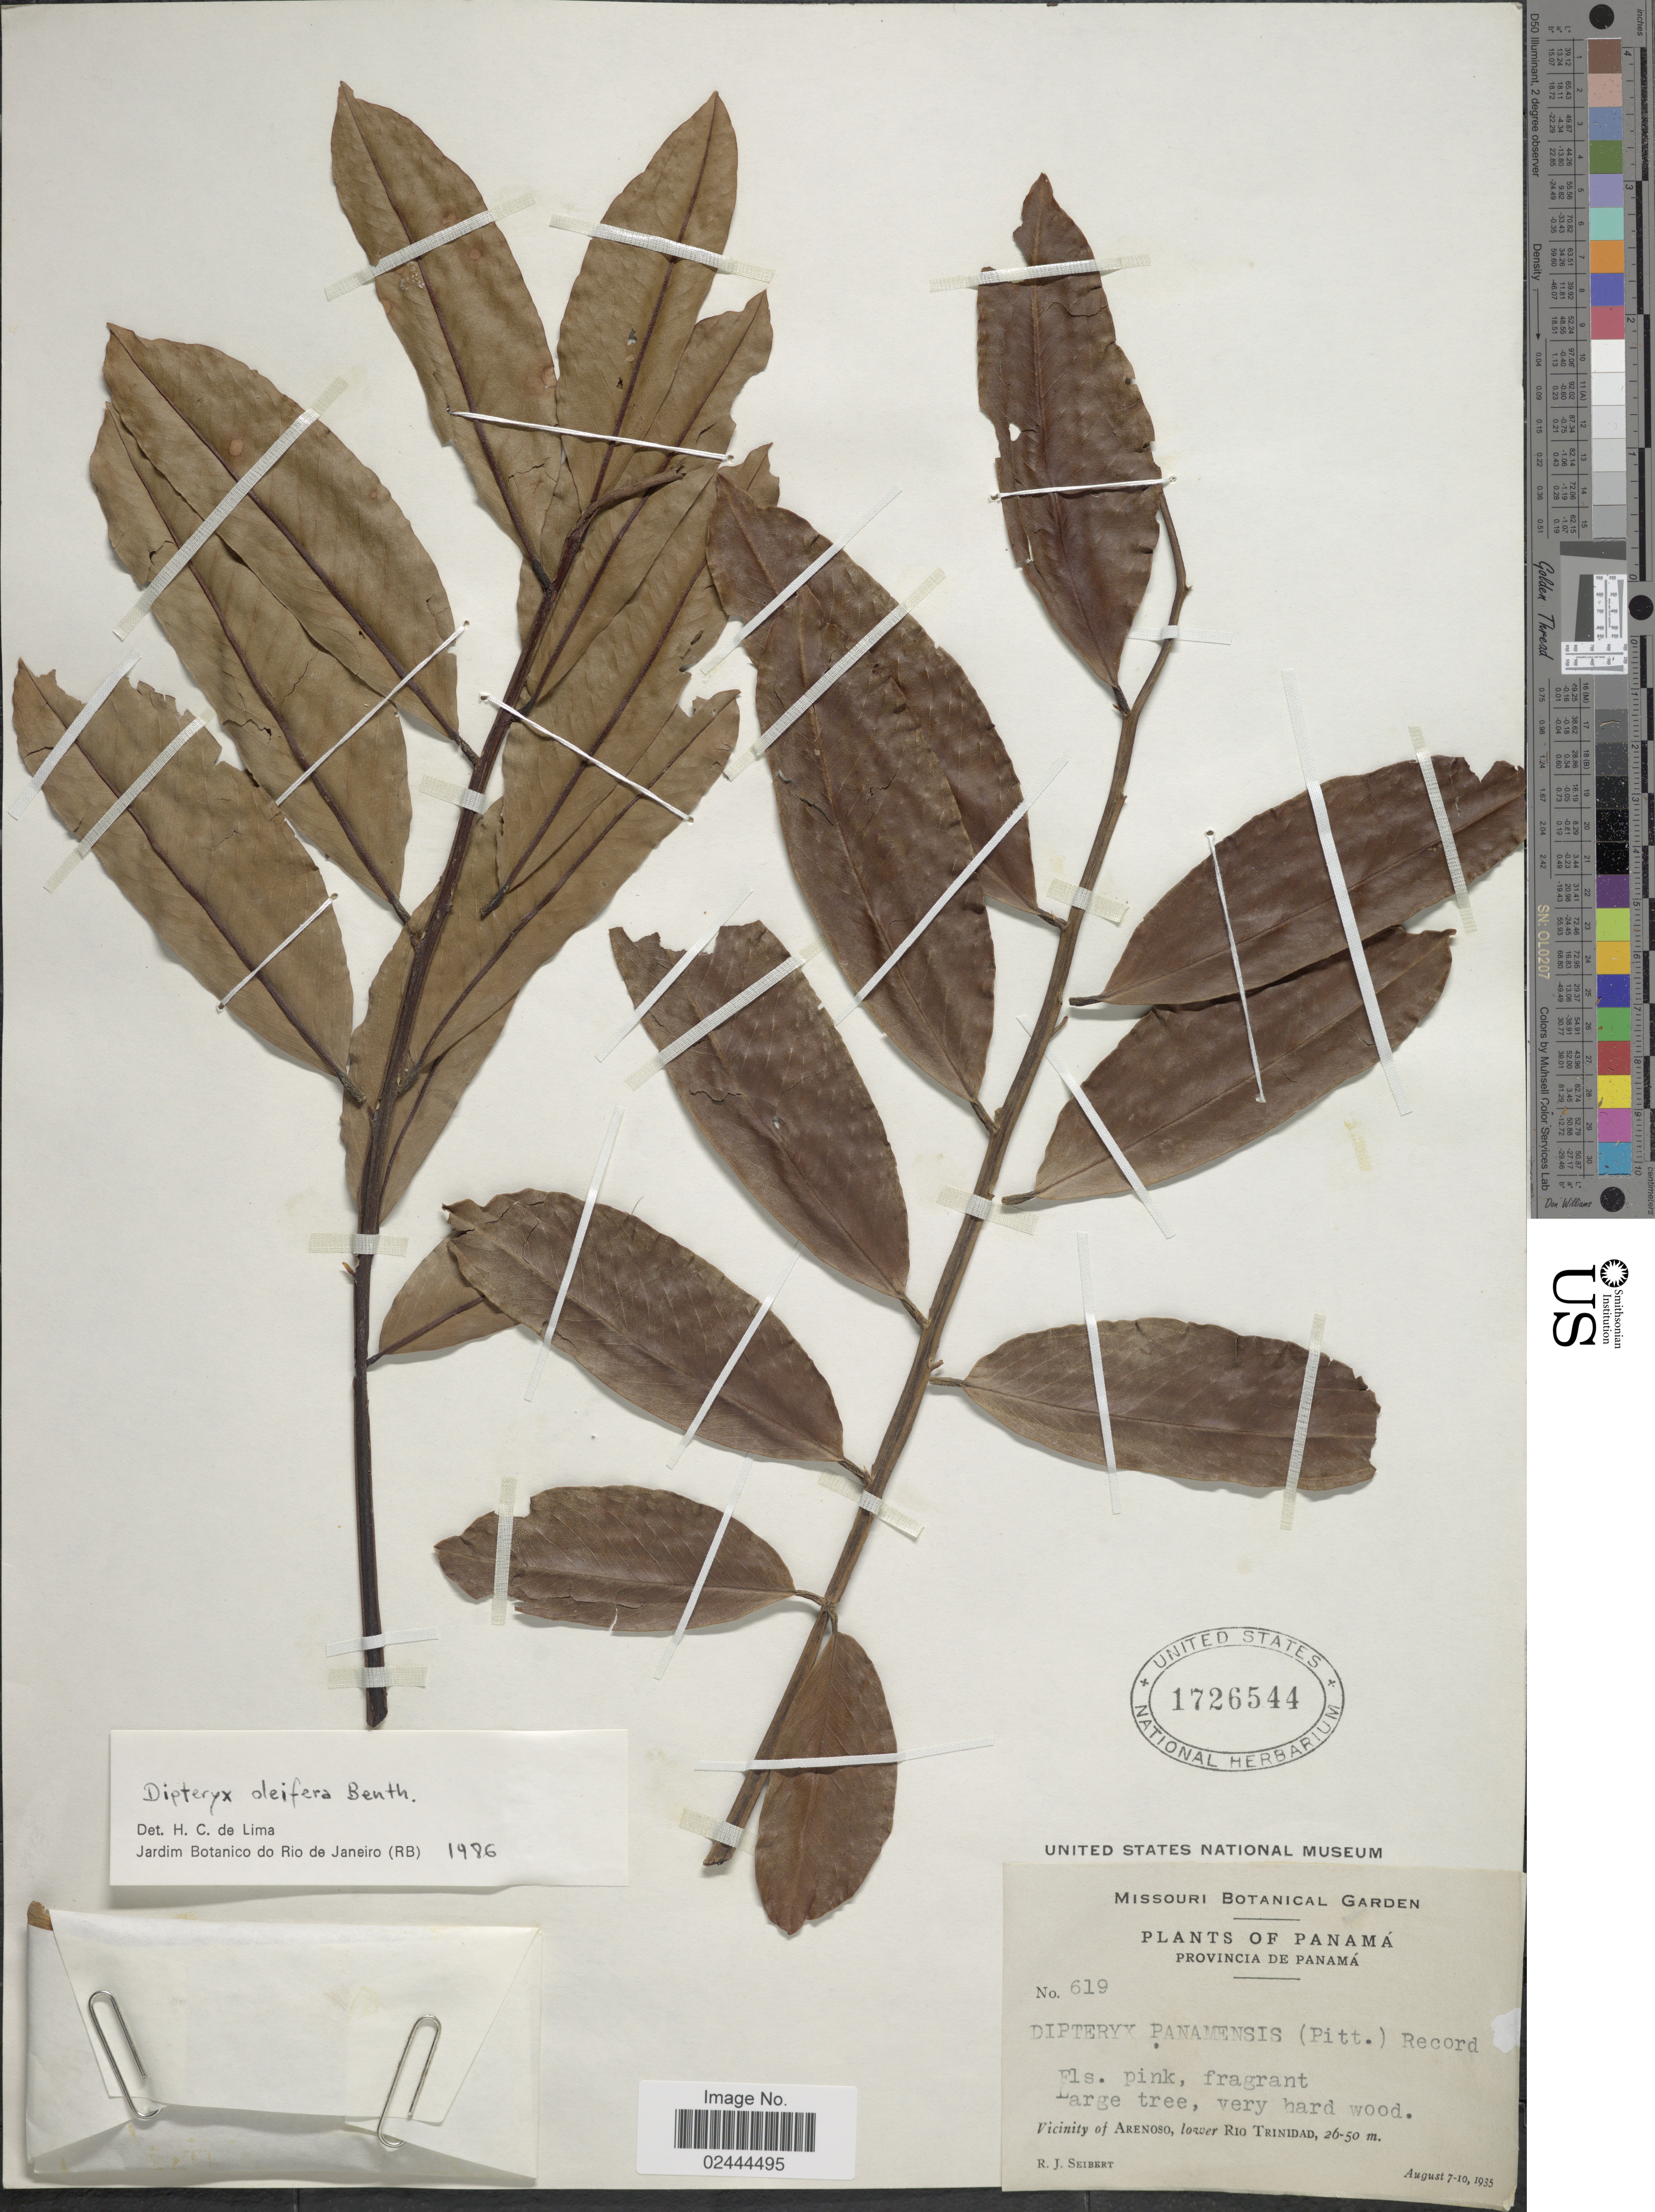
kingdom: Plantae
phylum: Tracheophyta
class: Magnoliopsida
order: Fabales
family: Fabaceae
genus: Dipteryx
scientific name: Dipteryx oleifera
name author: Benth.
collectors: R. J. Seibert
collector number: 619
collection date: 1935-08-07/1935-08-10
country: Panama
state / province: Panamá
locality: Vicinity of Arenoso, lower Rio Trinidad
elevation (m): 26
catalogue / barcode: US 1726544